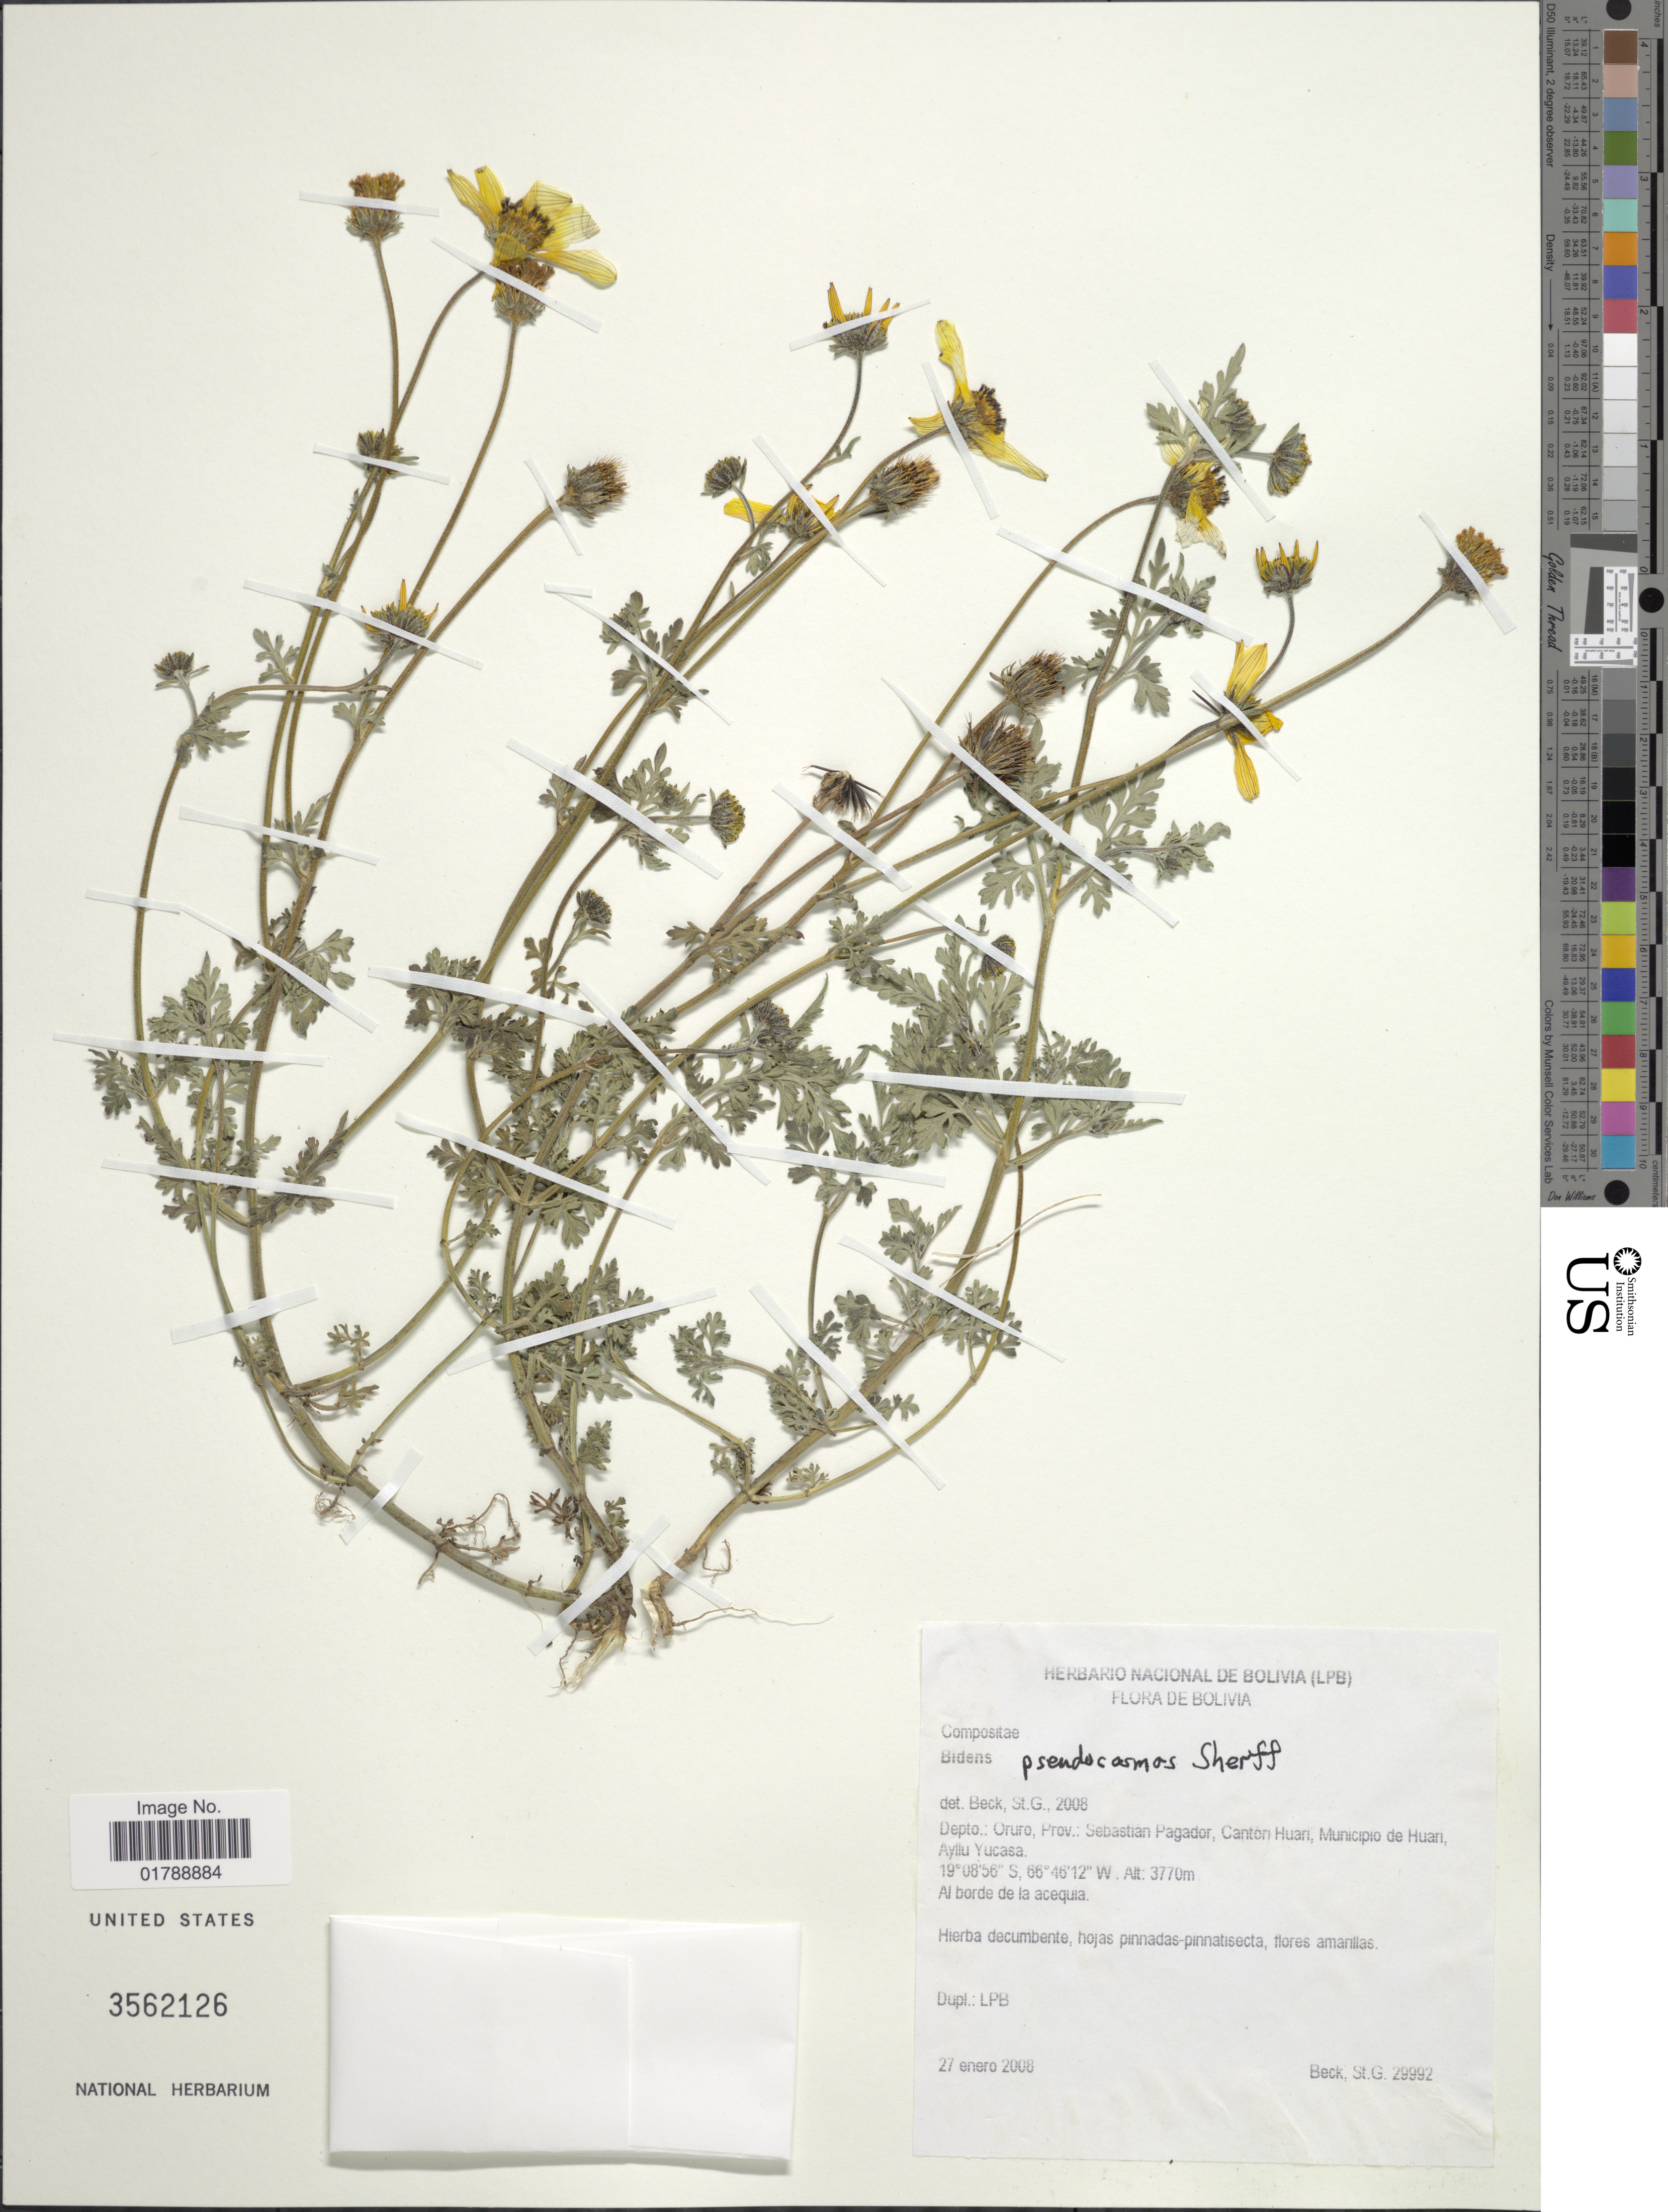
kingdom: Plantae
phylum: Tracheophyta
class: Magnoliopsida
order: Asterales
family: Asteraceae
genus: Bidens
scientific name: Bidens pseudocosmos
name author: Sherff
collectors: S. G. Beck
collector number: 29992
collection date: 2008-01-27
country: Bolivia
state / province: Oruro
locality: Prov.: Sebastian Pagador, Canton Huari, Municipio de Huari, Ayllu Yucasa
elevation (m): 3770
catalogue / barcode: US 3562126